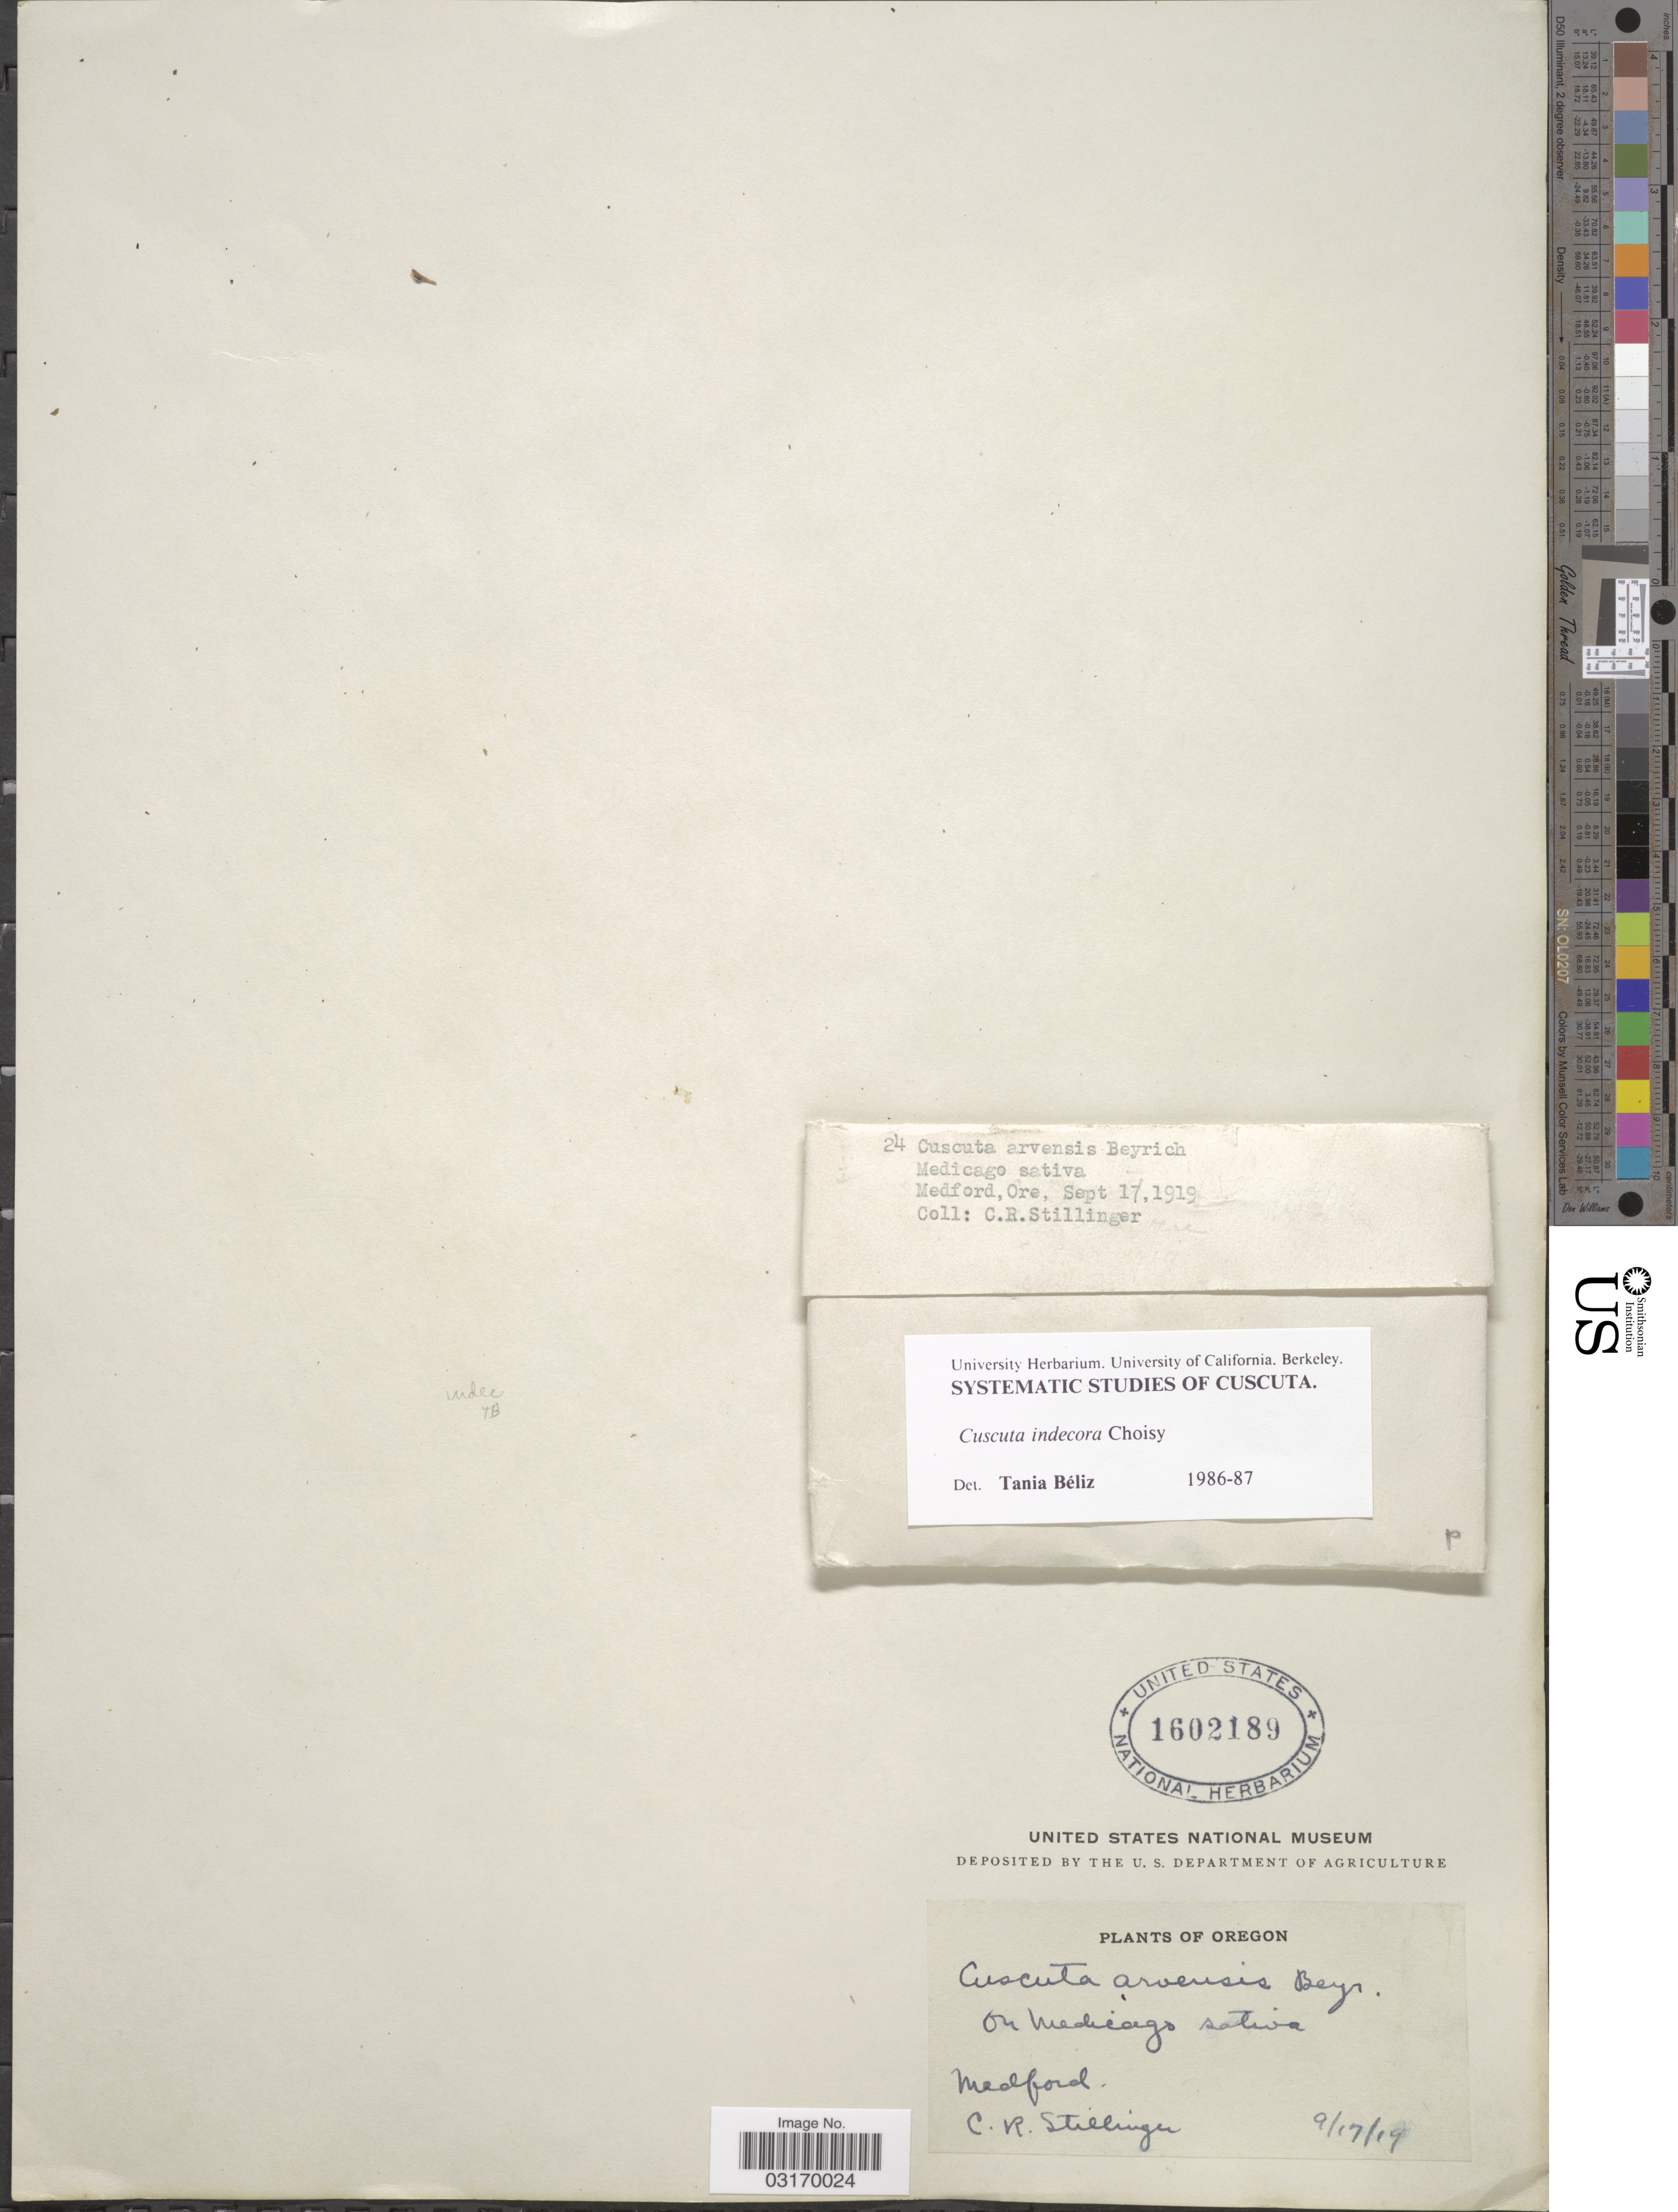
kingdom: Plantae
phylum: Tracheophyta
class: Magnoliopsida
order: Solanales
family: Convolvulaceae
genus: Cuscuta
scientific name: Cuscuta indecora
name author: Choisy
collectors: C. Stillinger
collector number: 24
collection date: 1919-09-17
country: United States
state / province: Oregon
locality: Medford.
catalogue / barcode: US 1602189